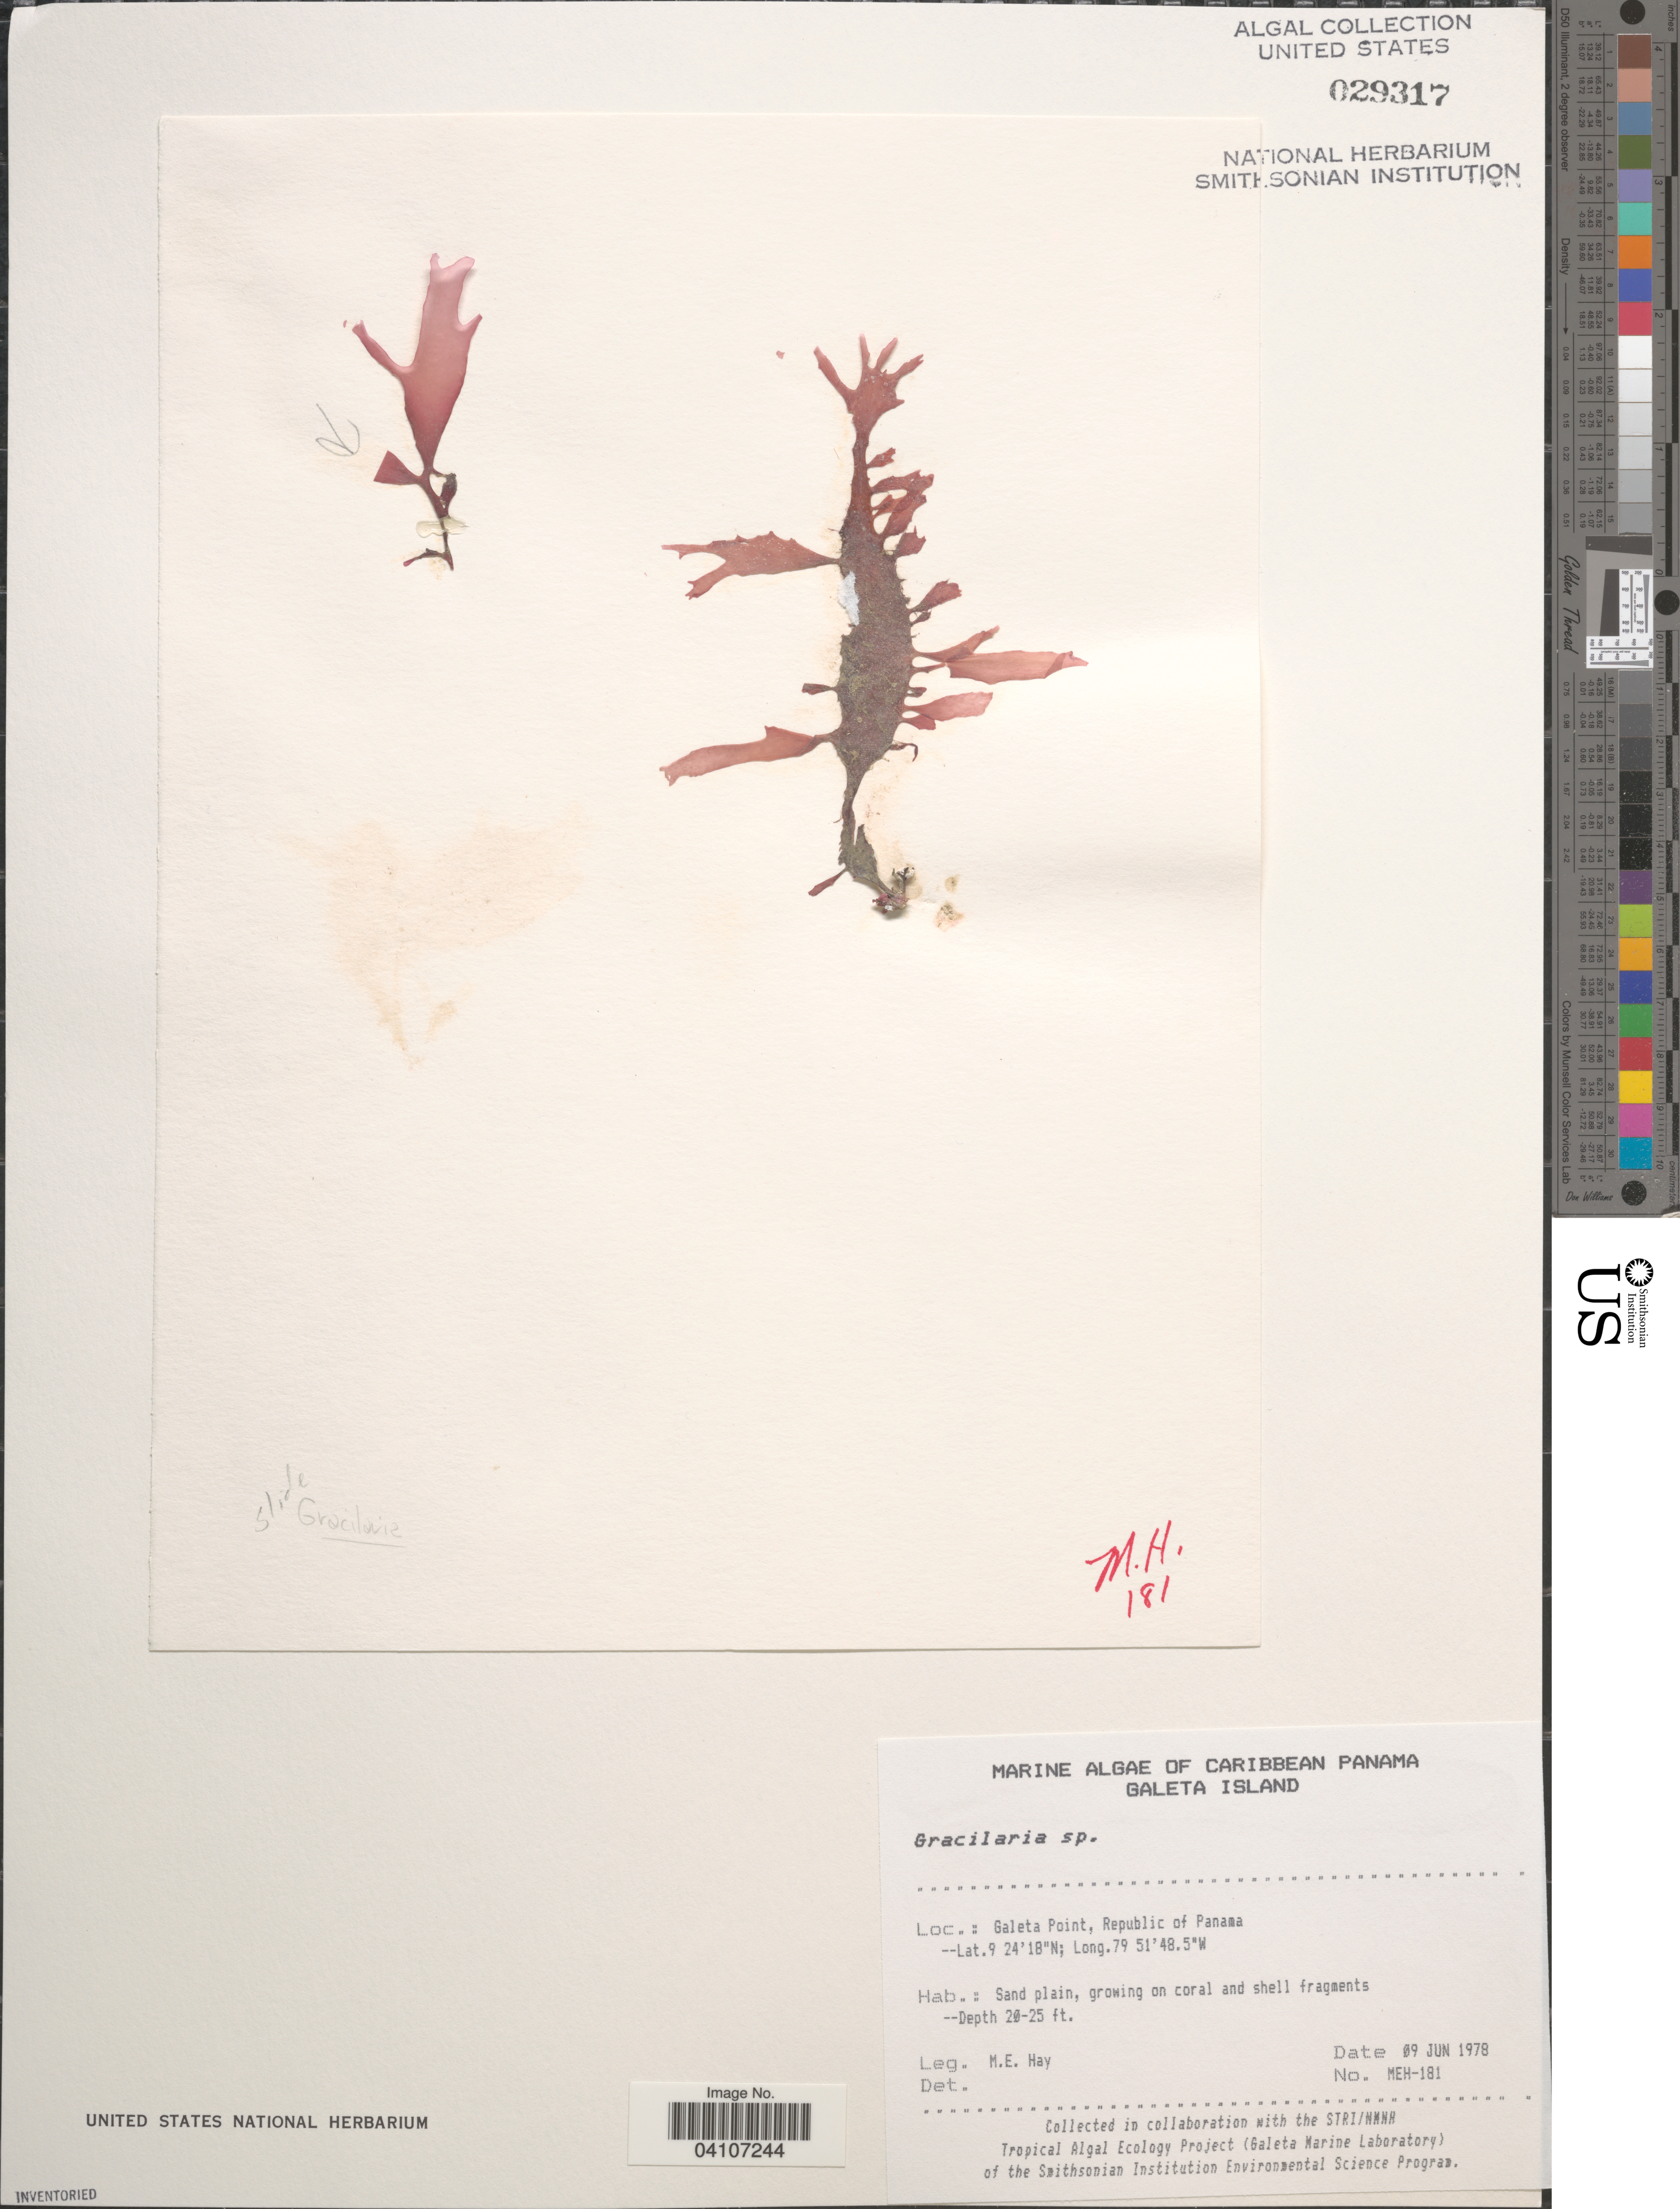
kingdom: Plantae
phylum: Rhodophyta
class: Florideophyceae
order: Gracilariales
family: Gracilariaceae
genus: Gracilaria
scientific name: Gracilaria sp.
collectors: M. E. Hay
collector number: MEH-181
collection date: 1978-06-09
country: Panama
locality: Caribbean Panama. Galeta Island. Galeta Point, Republic of Panama.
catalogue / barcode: US 29317